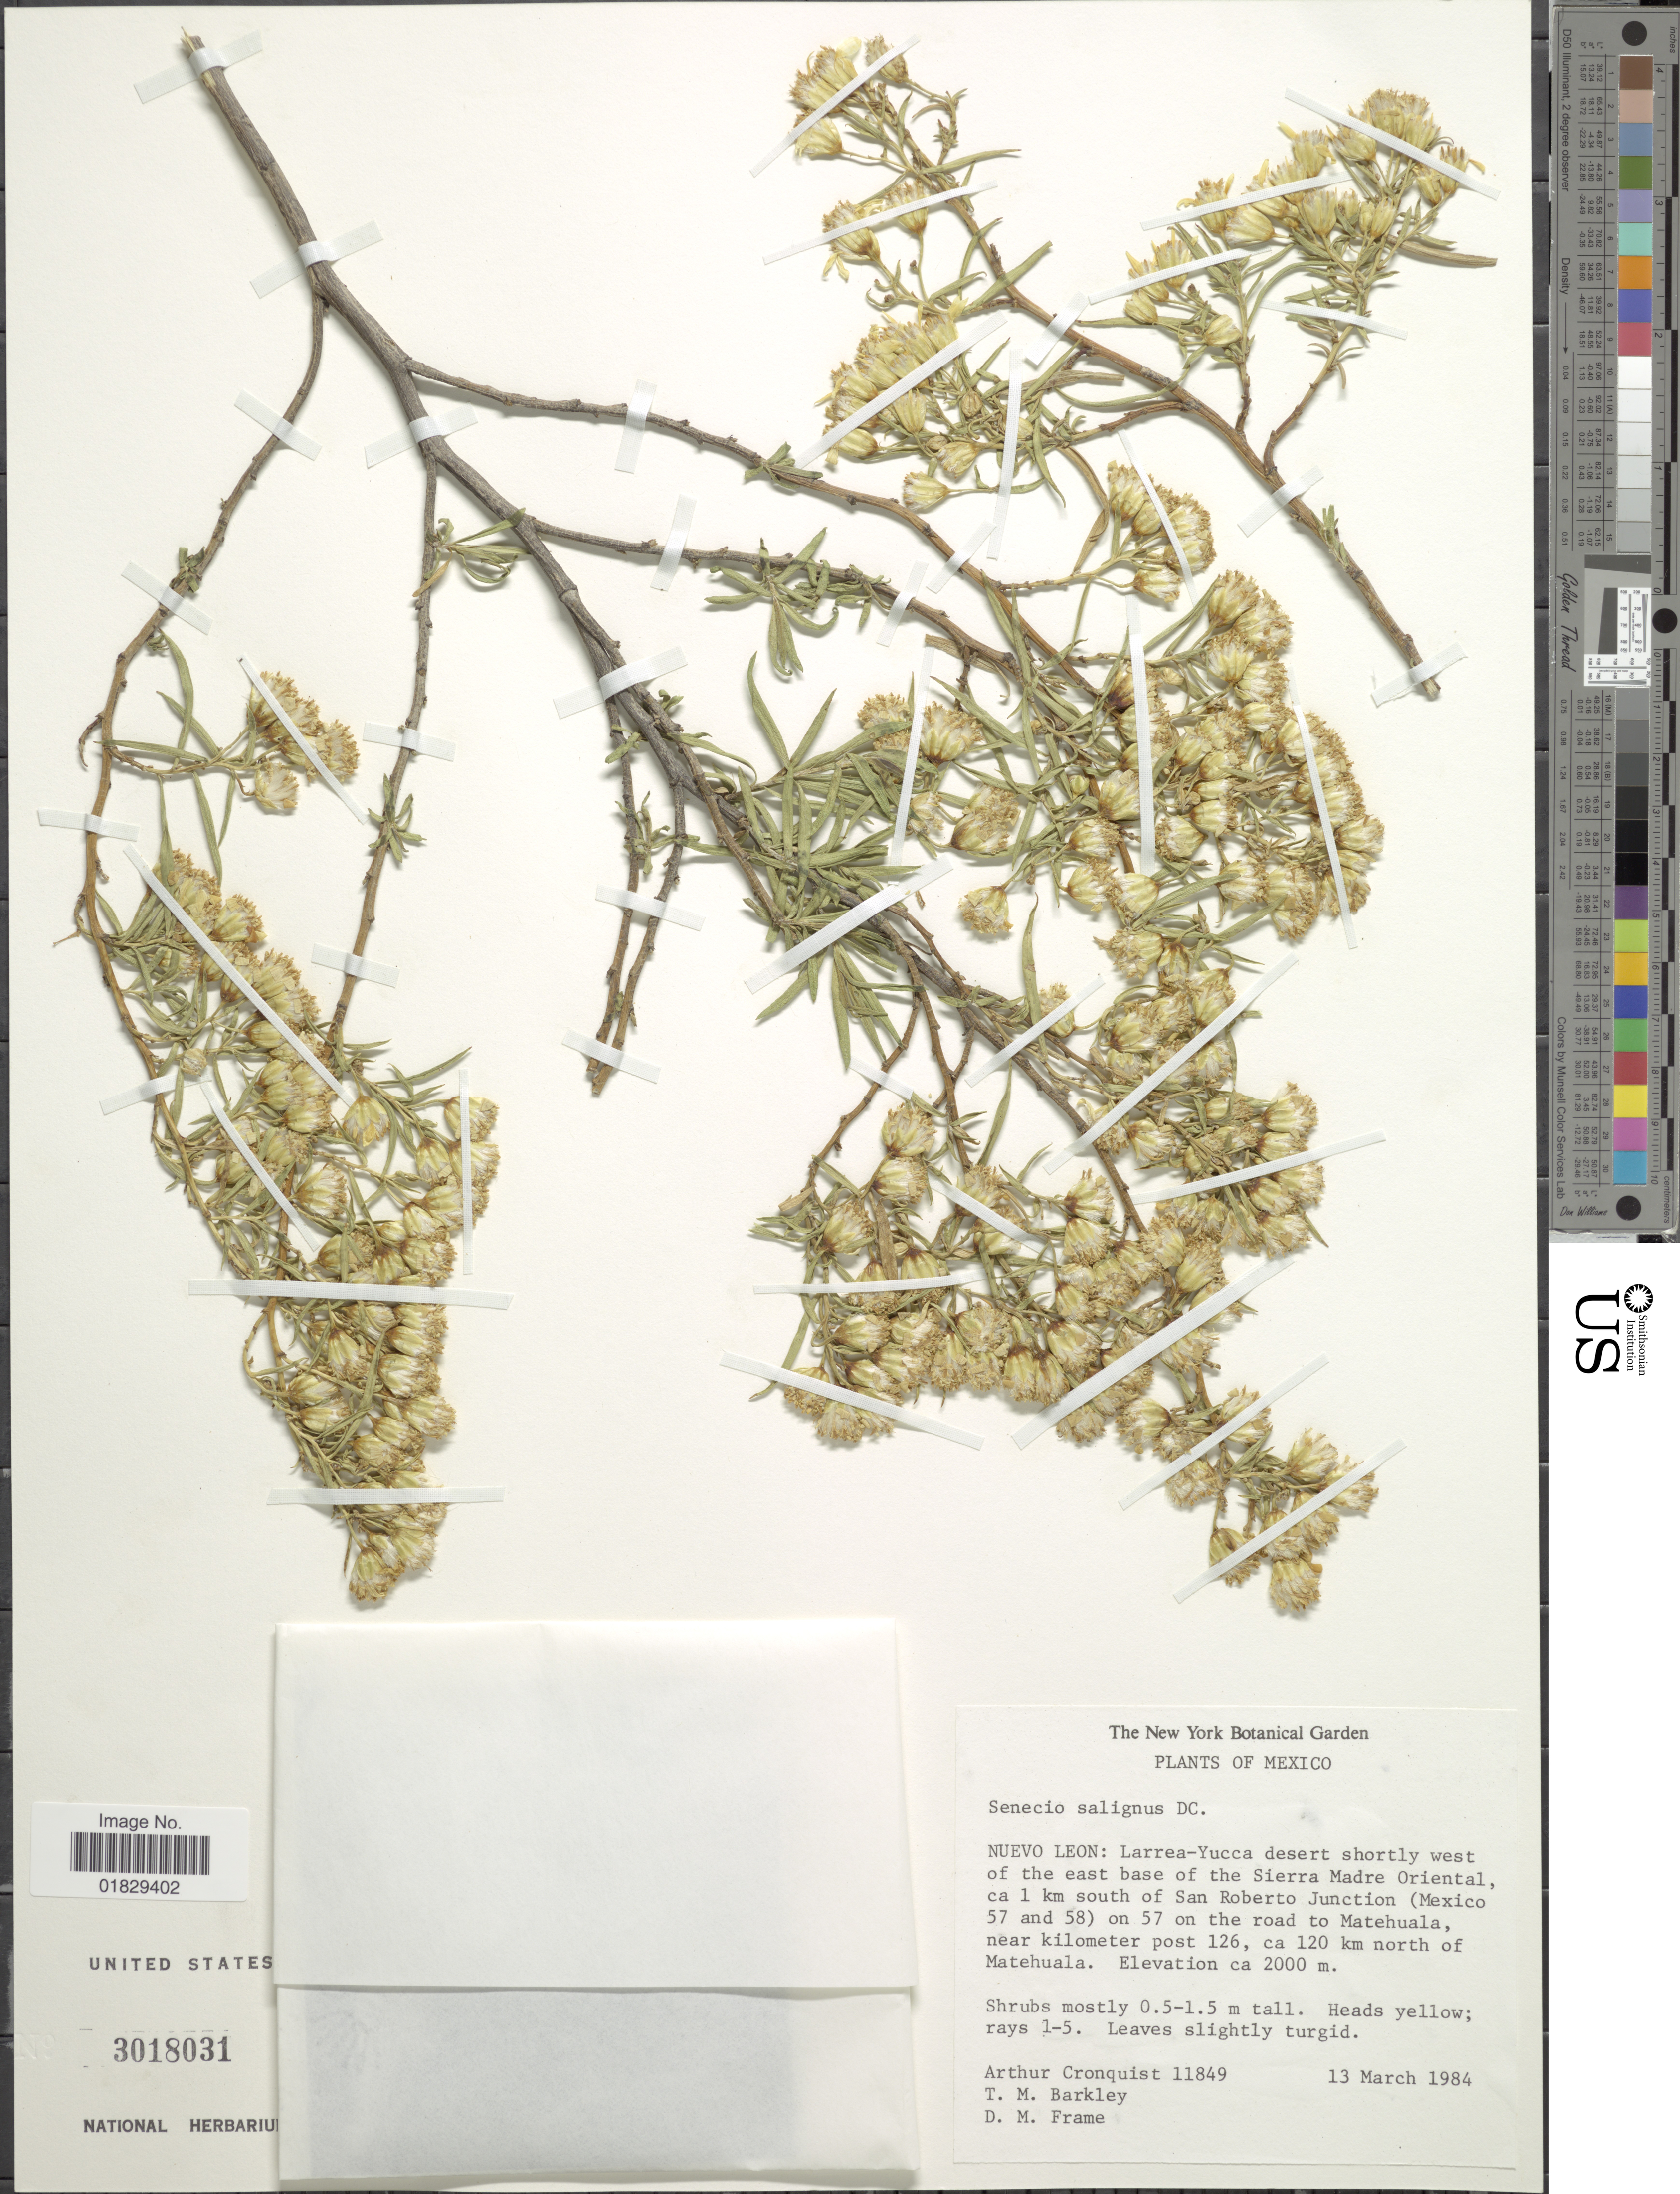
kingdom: Plantae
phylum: Tracheophyta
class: Magnoliopsida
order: Asterales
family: Asteraceae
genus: Barkleyanthus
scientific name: Barkleyanthus salicifolius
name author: (Kunth) H. Rob. & Brettell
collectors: A. J. Cronquist, T. M. Barkley & D. M. Frame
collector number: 11849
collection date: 1984-03-13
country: Mexico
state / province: Nuevo León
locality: Nuevo Leon: Larrea-Yucca desert shortly west of the east base of the Sierra Madre Oriental, ca 1 km south of San Roberto Junction (Mexico 57 and 58) on 57 on the road to Matehuala, near kilometer post 126, ca 120 km north of Matehuala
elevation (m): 2000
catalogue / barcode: US 3018031